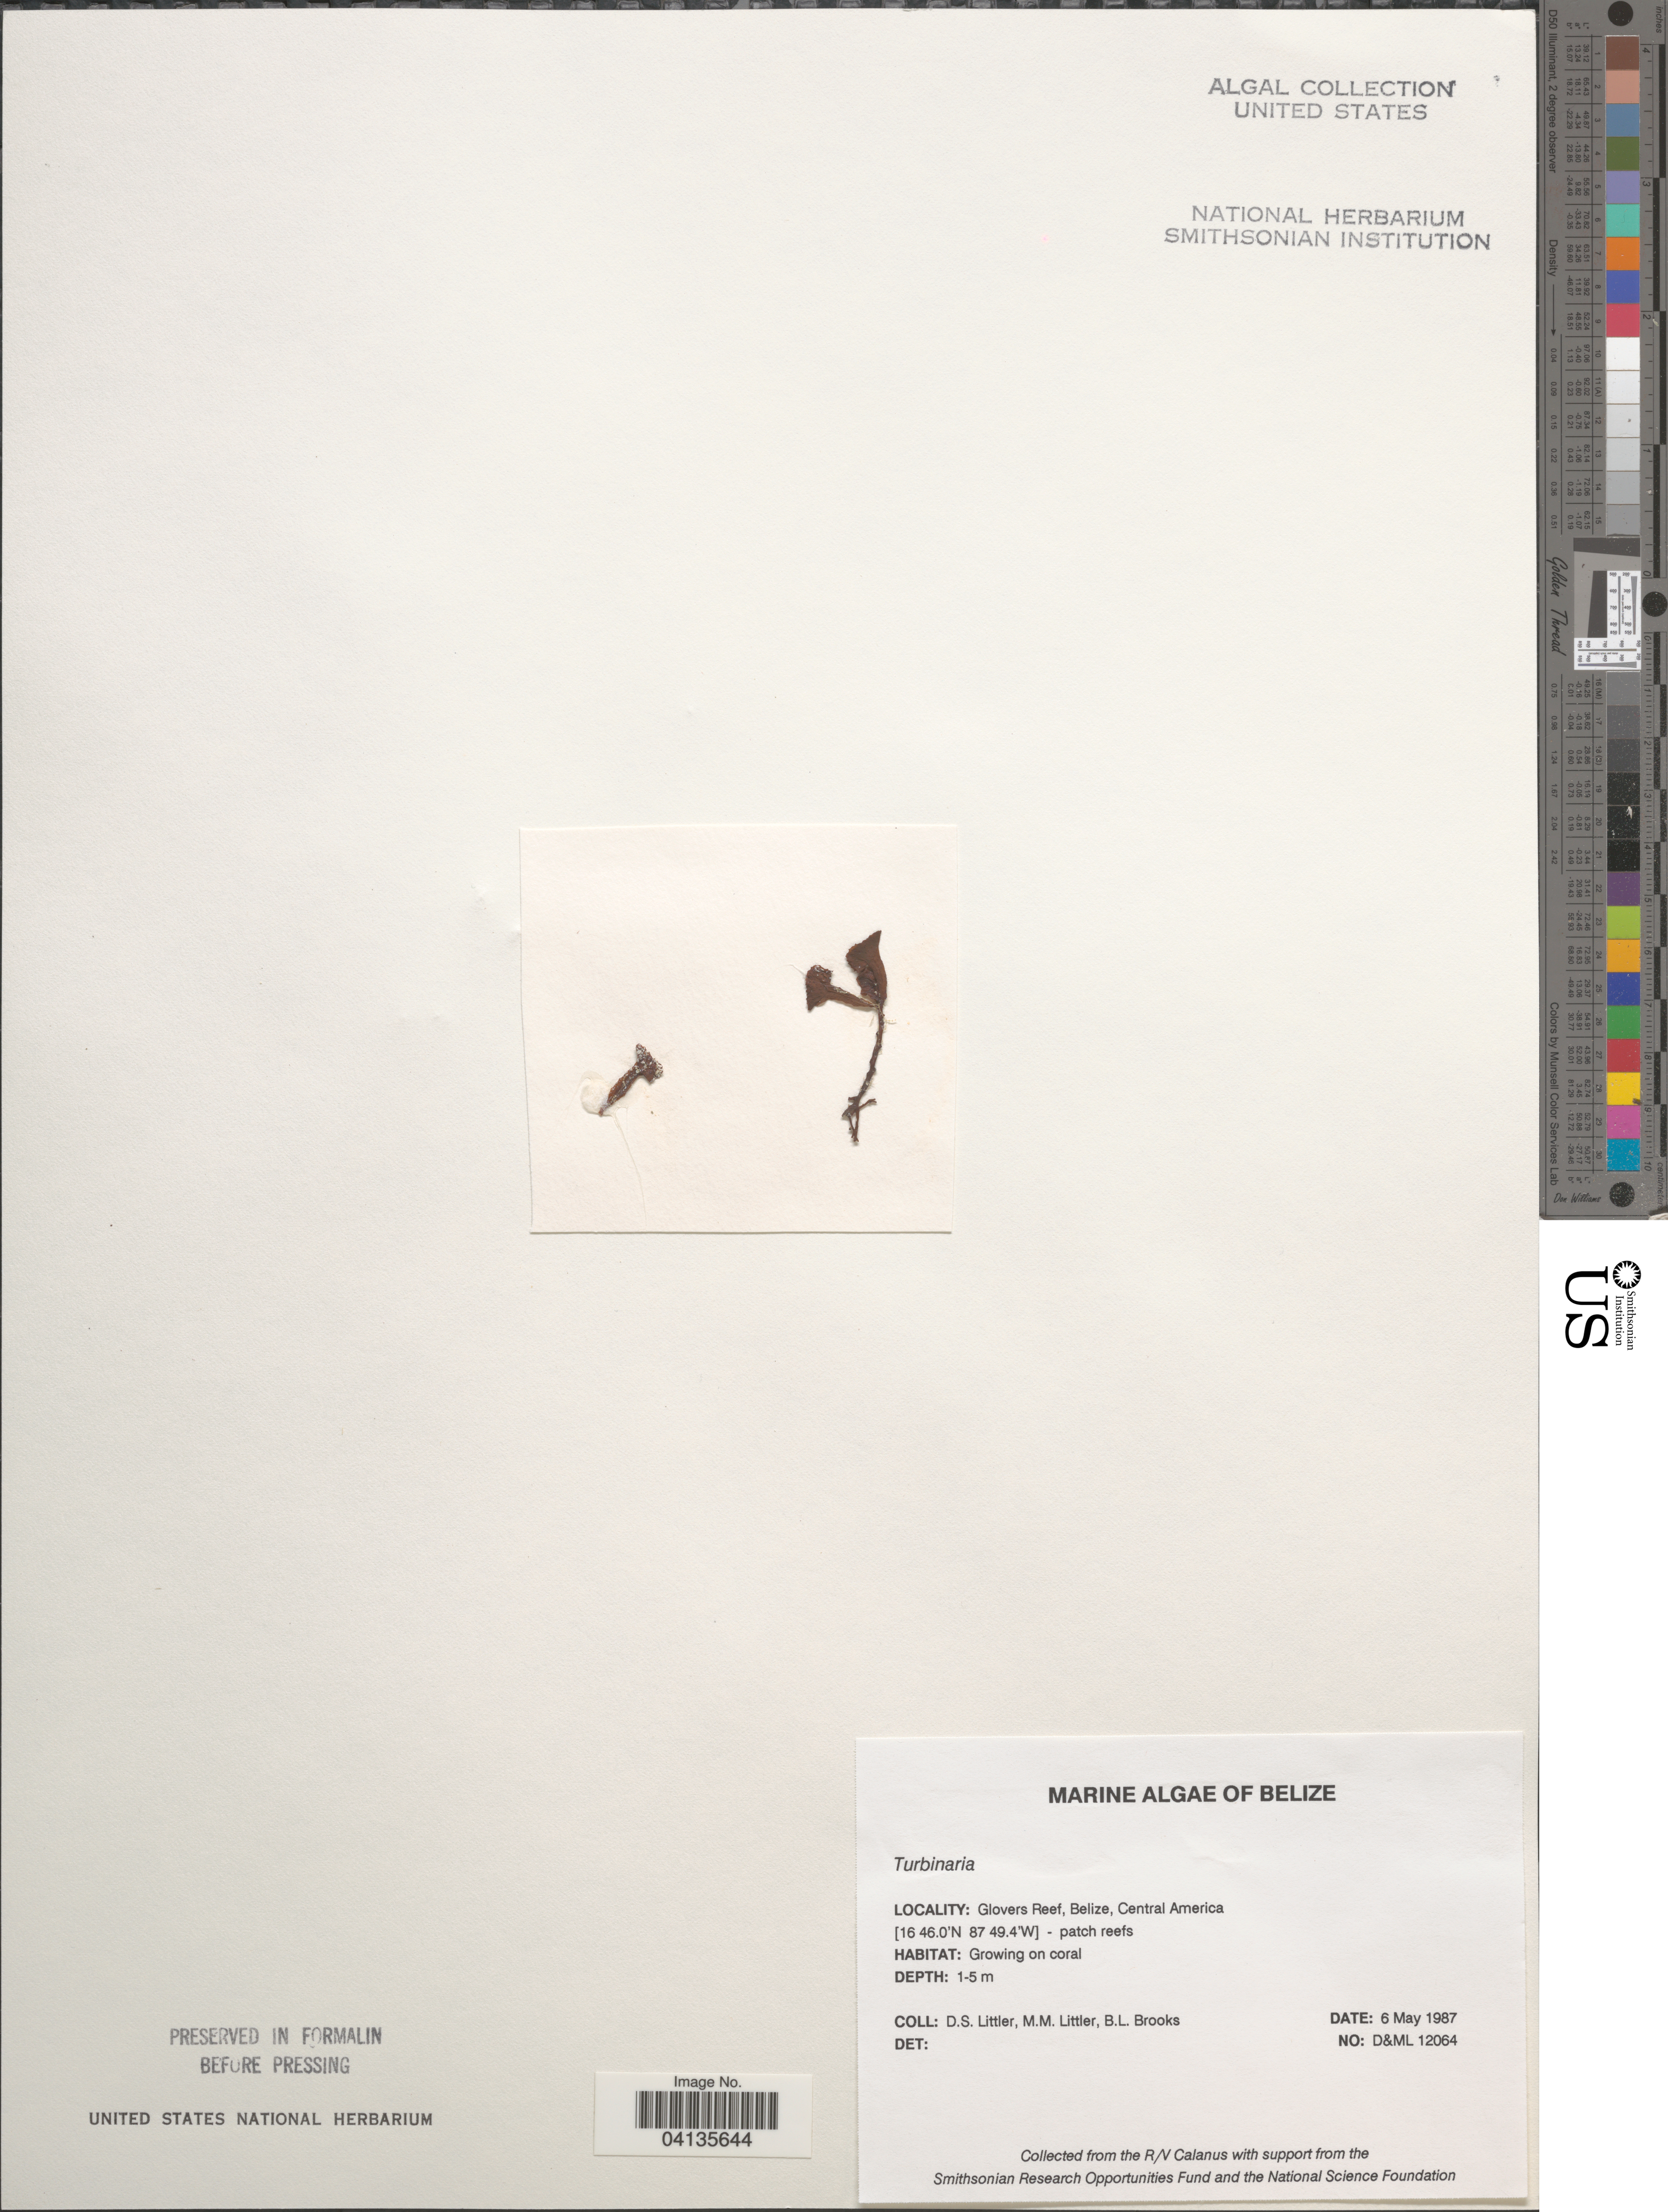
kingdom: Chromista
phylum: Ochrophyta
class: Phaeophyceae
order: Fucales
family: Sargassaceae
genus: Turbinaria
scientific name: Turbinaria sp.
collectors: D. S. Littler & B. Brooks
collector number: D&ML12064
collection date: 1987-05-06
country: Belize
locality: Glovers Reef.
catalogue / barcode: US 238485